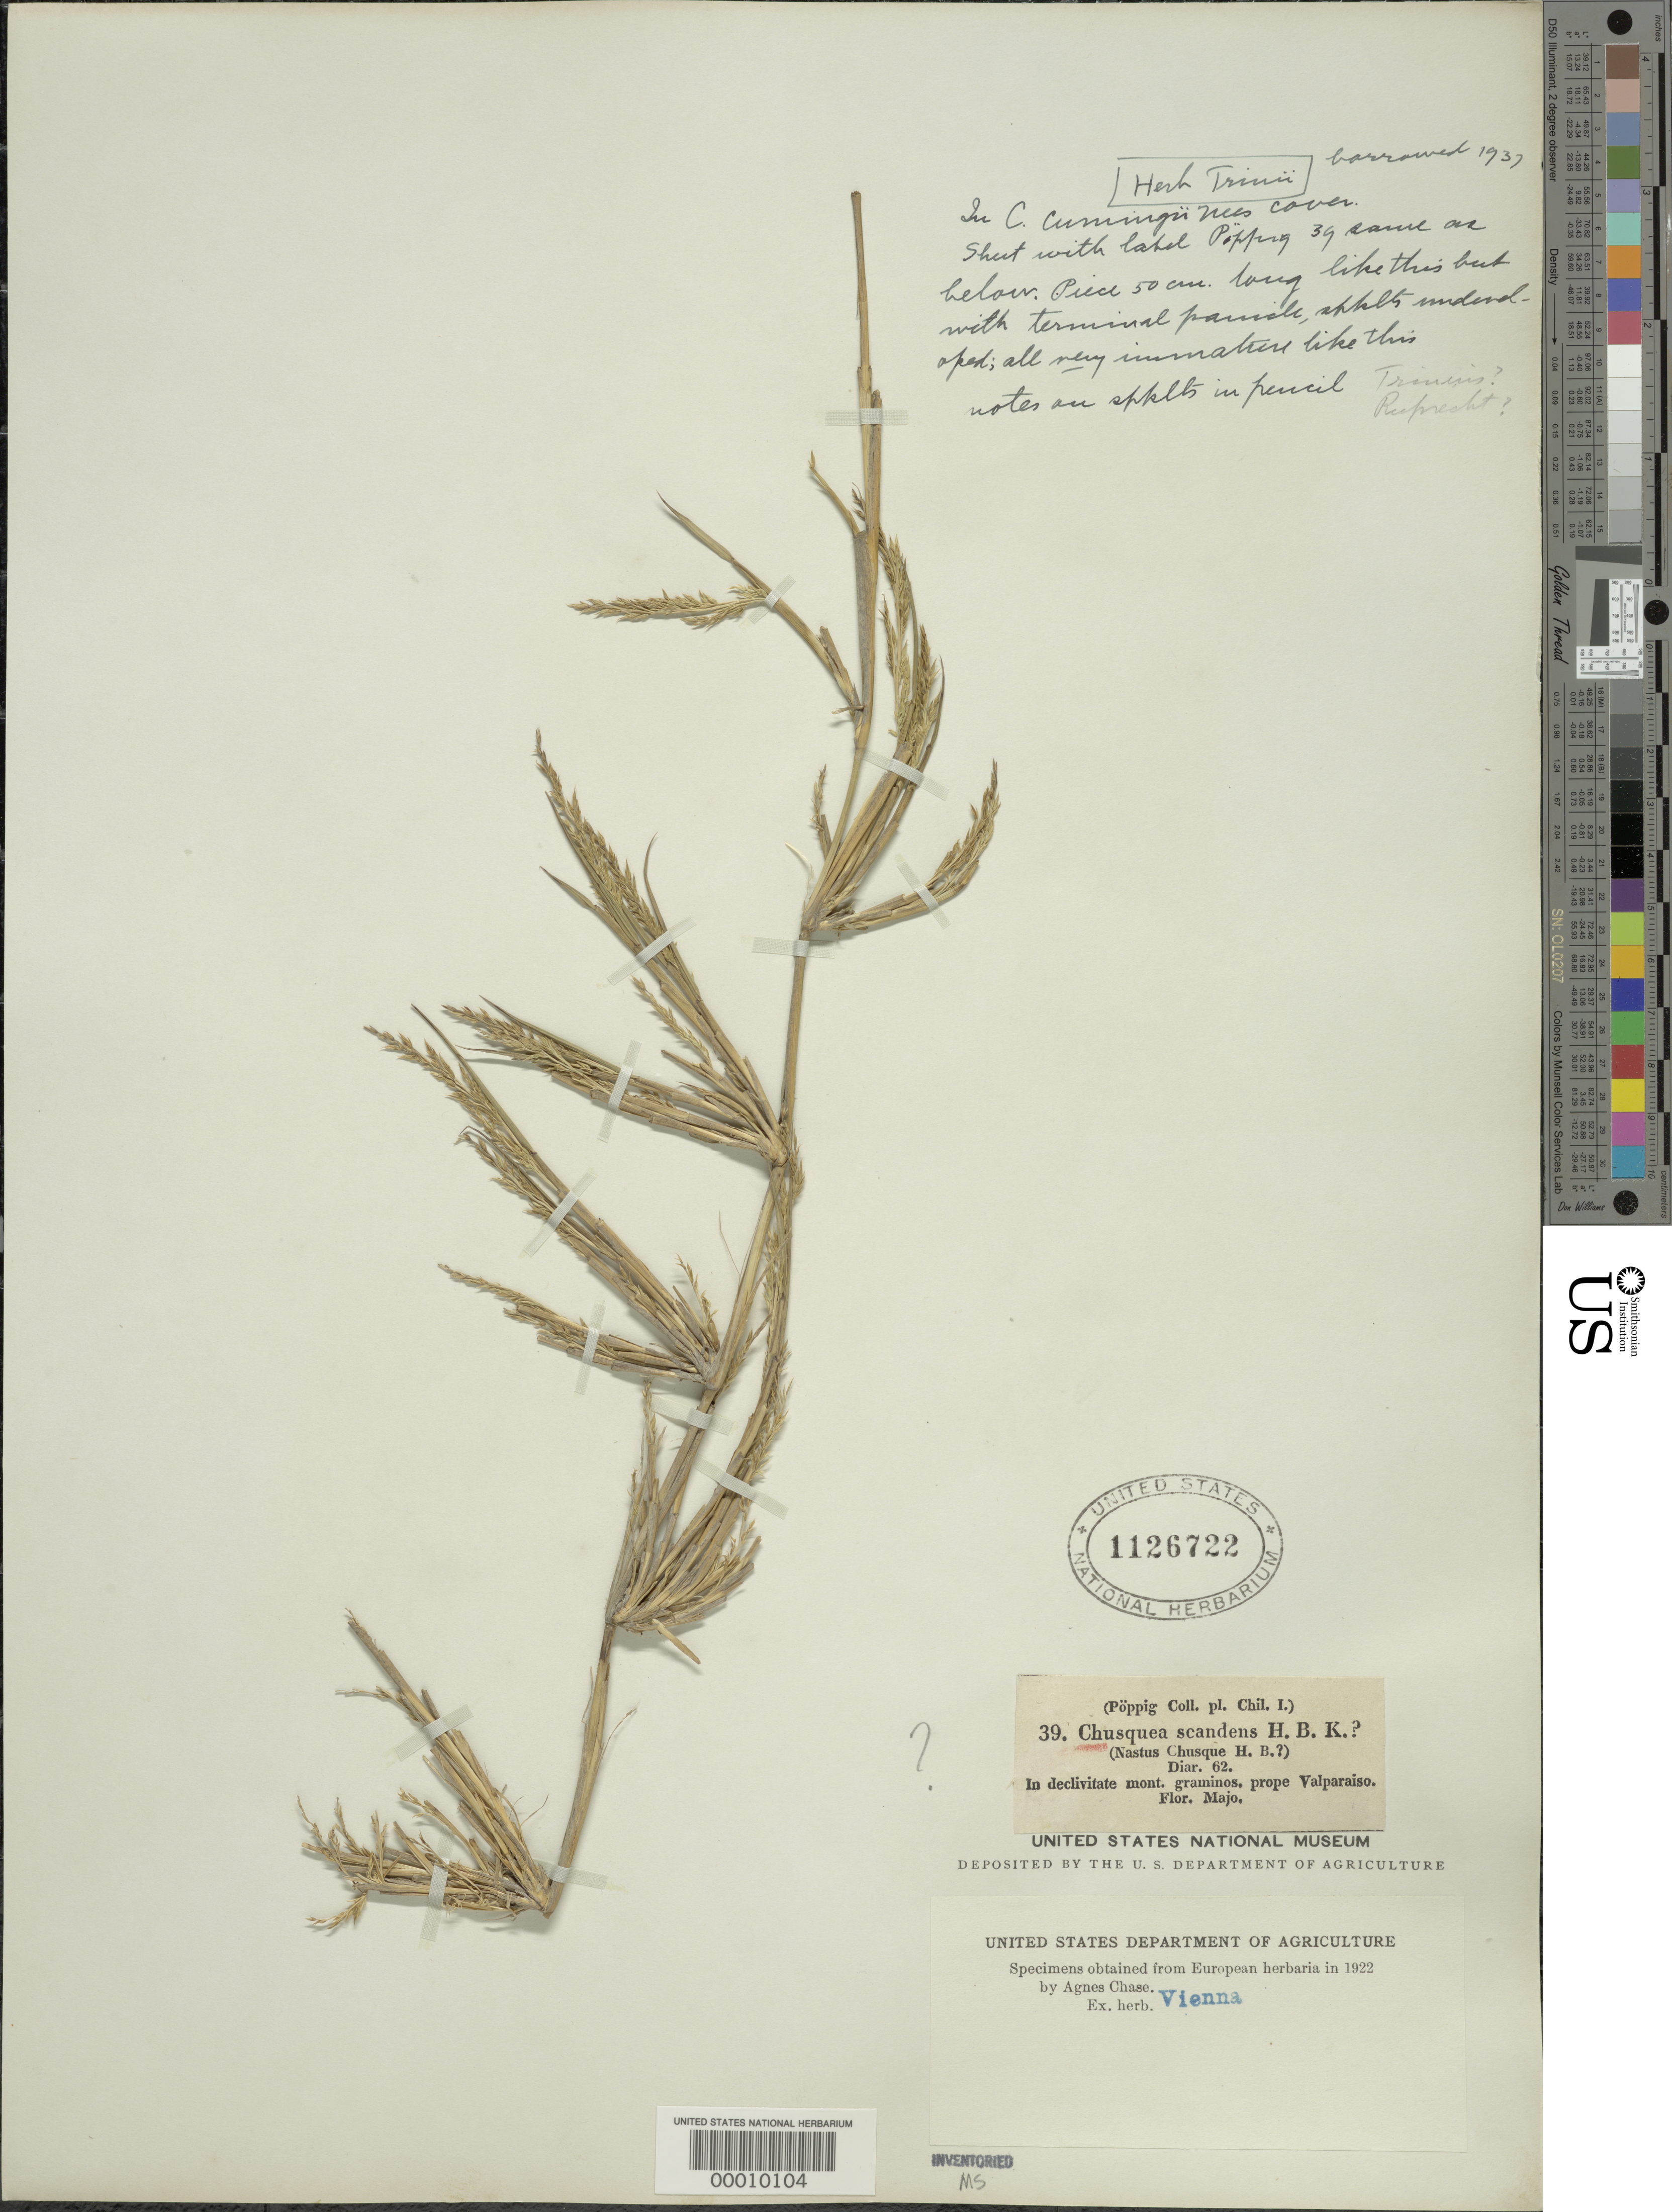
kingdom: Plantae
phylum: Tracheophyta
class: Liliopsida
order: Poales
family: Poaceae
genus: Chusquea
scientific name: Chusquea cumingii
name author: Nees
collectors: E. F. Poeppig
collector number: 39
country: Chile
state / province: Valparaíso (V)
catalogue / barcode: US 1126722